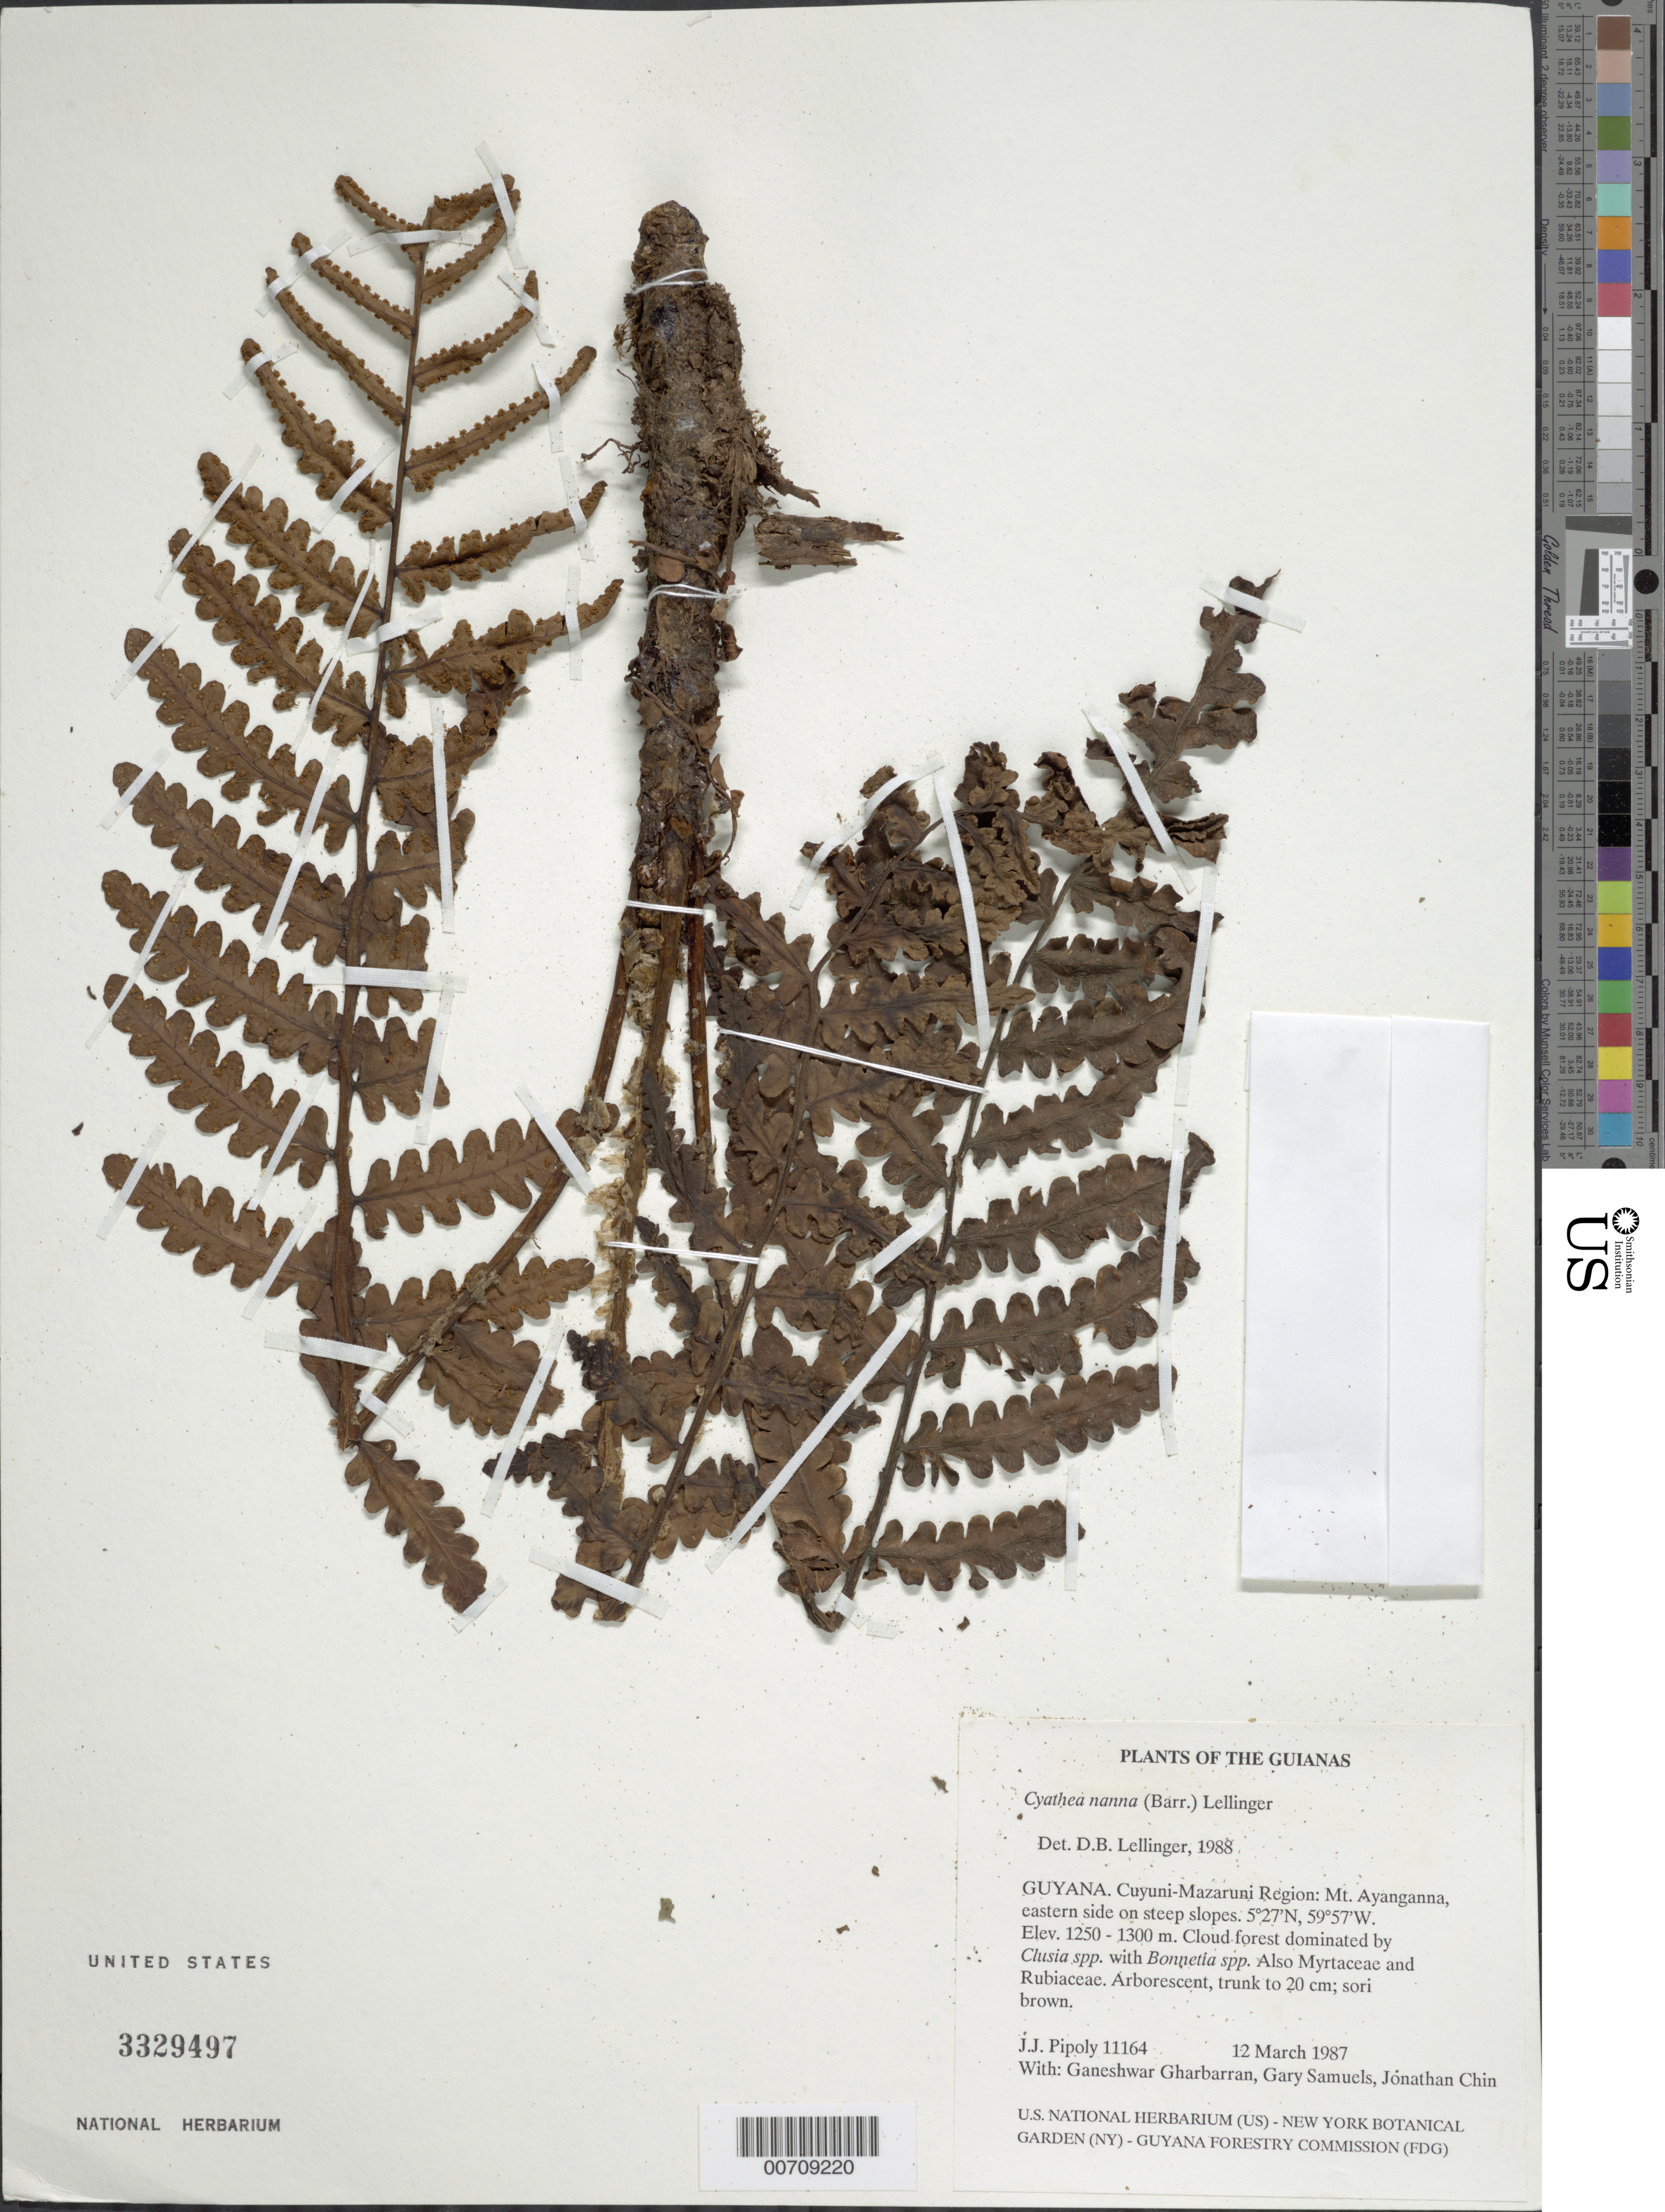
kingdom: Plantae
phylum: Tracheophyta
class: Polypodiopsida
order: Cyatheales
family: Cyatheaceae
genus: Cyathea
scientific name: Cyathea nanna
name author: (Barrington) Lellinger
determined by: Lellinger, David B., (BOT), Smithsonian Institution - National Museum of Natural History (UNITED STATES)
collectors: J. J. Pipoly, G. Gharbarran, G. Samuels & J. Chin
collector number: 11164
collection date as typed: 12 March 1987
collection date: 1987-03-12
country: Guyana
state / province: Cuyuni-Mazaruni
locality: Mt. Ayanganna, eastern side on steep slopes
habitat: Cloud forest dominants Clusia spp. with Bonnetia spp. Also Myrtaceae and Rubiaceae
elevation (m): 1250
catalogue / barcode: US 3329497